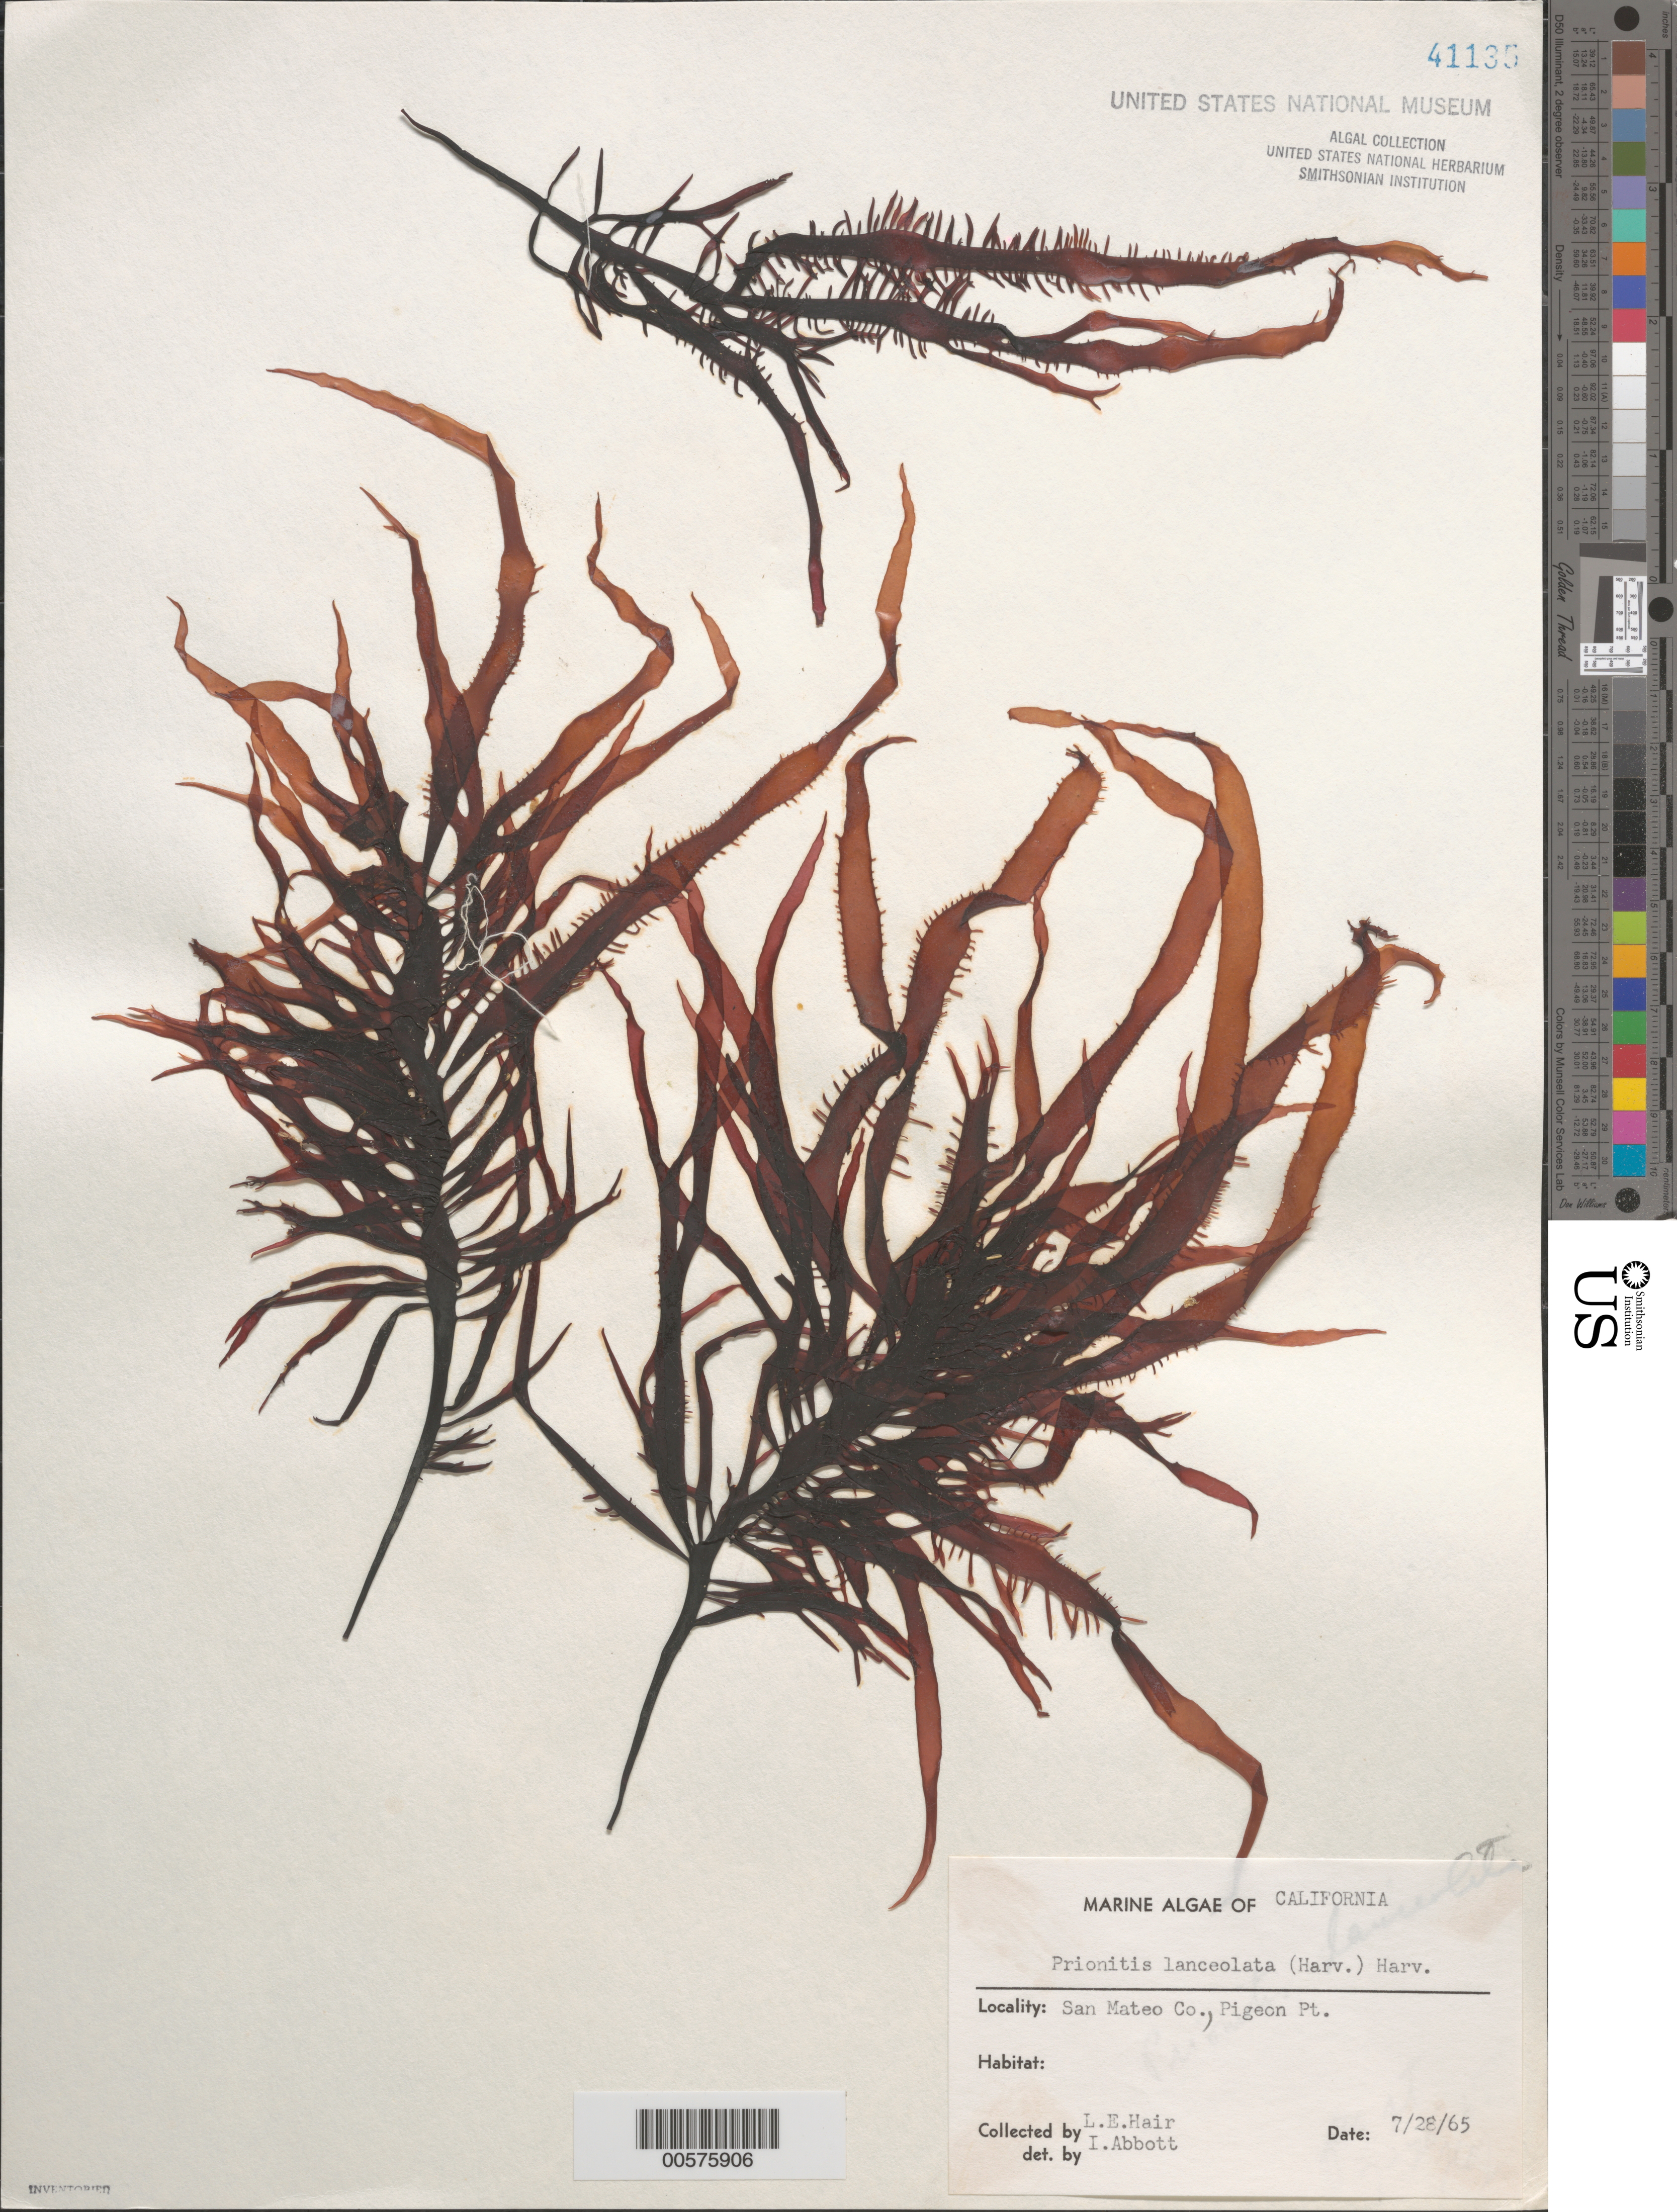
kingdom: Plantae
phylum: Rhodophyta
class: Florideophyceae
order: Cryptonemiales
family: Cryptonemiaceae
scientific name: Prionitis lanceolata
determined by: Abbott, Isabella A.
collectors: L. Hair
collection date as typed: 28 Jul 1965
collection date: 1965-07-28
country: United States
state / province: California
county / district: San Mateo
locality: Pigeon Point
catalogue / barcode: US 41135